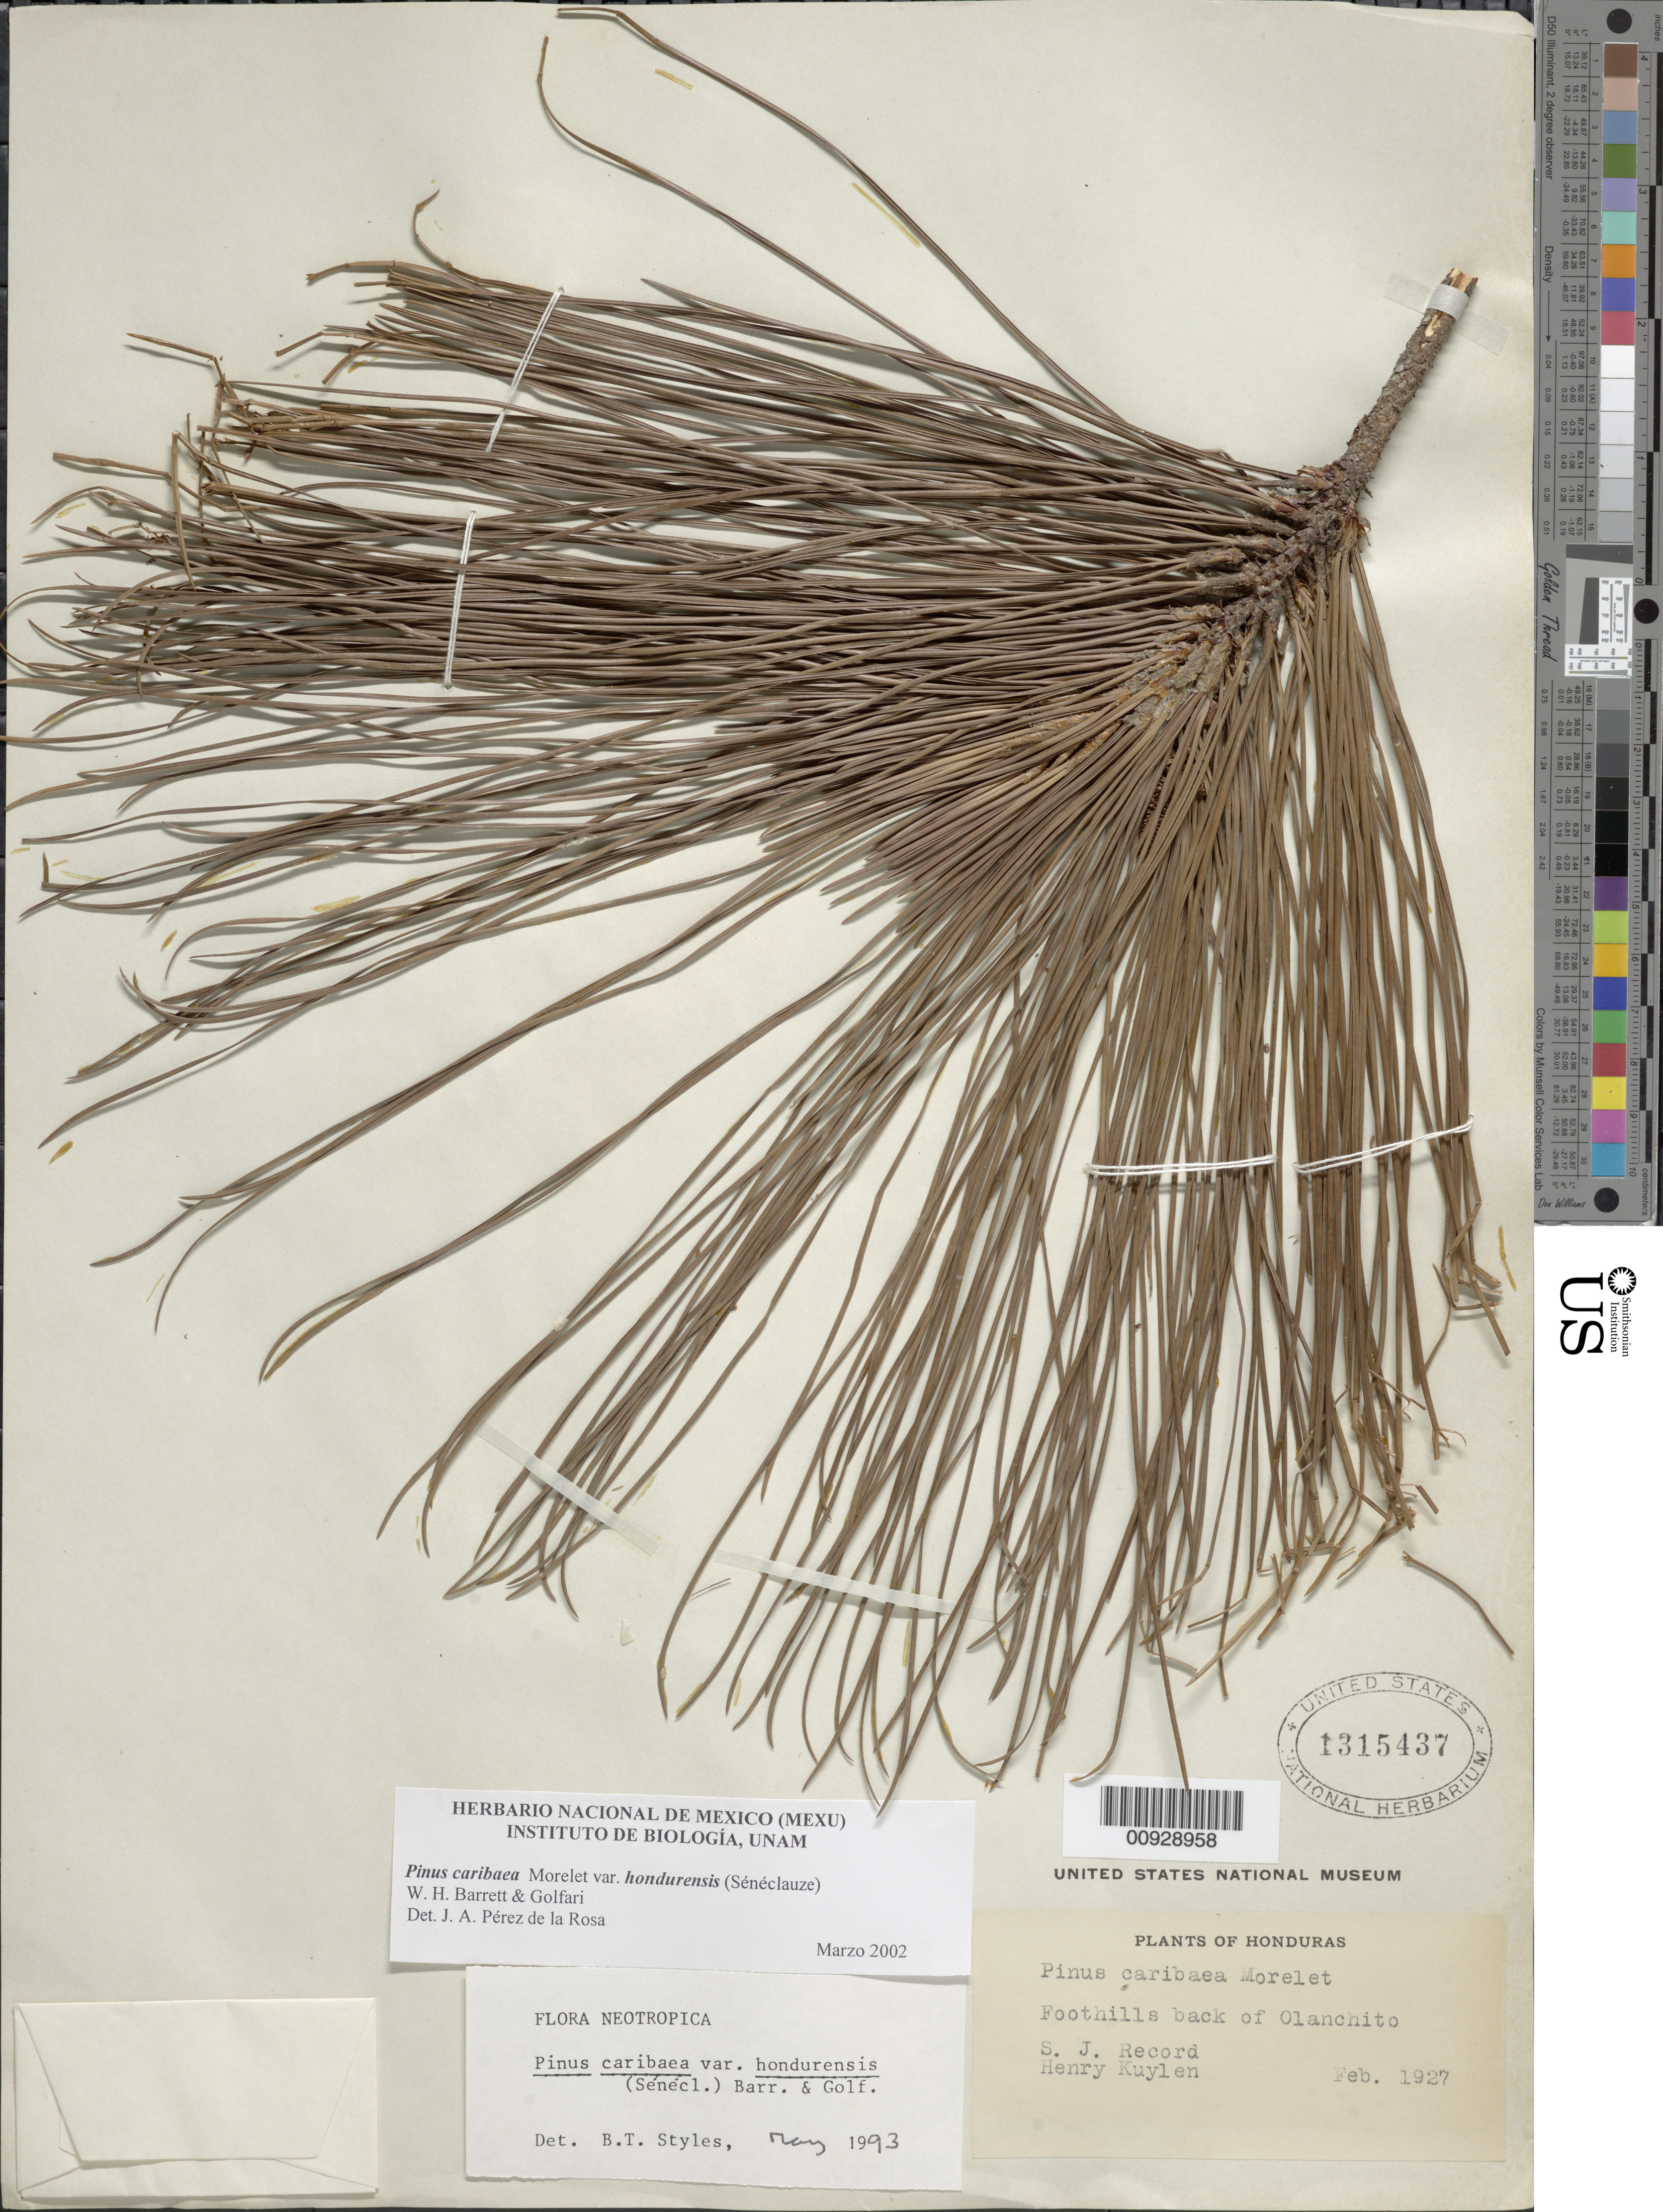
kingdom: Plantae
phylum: Tracheophyta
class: Pinopsida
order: Pinales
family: Pinaceae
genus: Pinus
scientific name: Pinus caribaea var. hondurensis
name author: (Sénécl.) W.H.G. Barrett & Golfari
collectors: S. J. Record & H. Kuylen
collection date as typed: Feb 1927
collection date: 1927-02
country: Honduras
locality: Fothills back of Olanchito.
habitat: Fothills.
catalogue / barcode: US 1315437